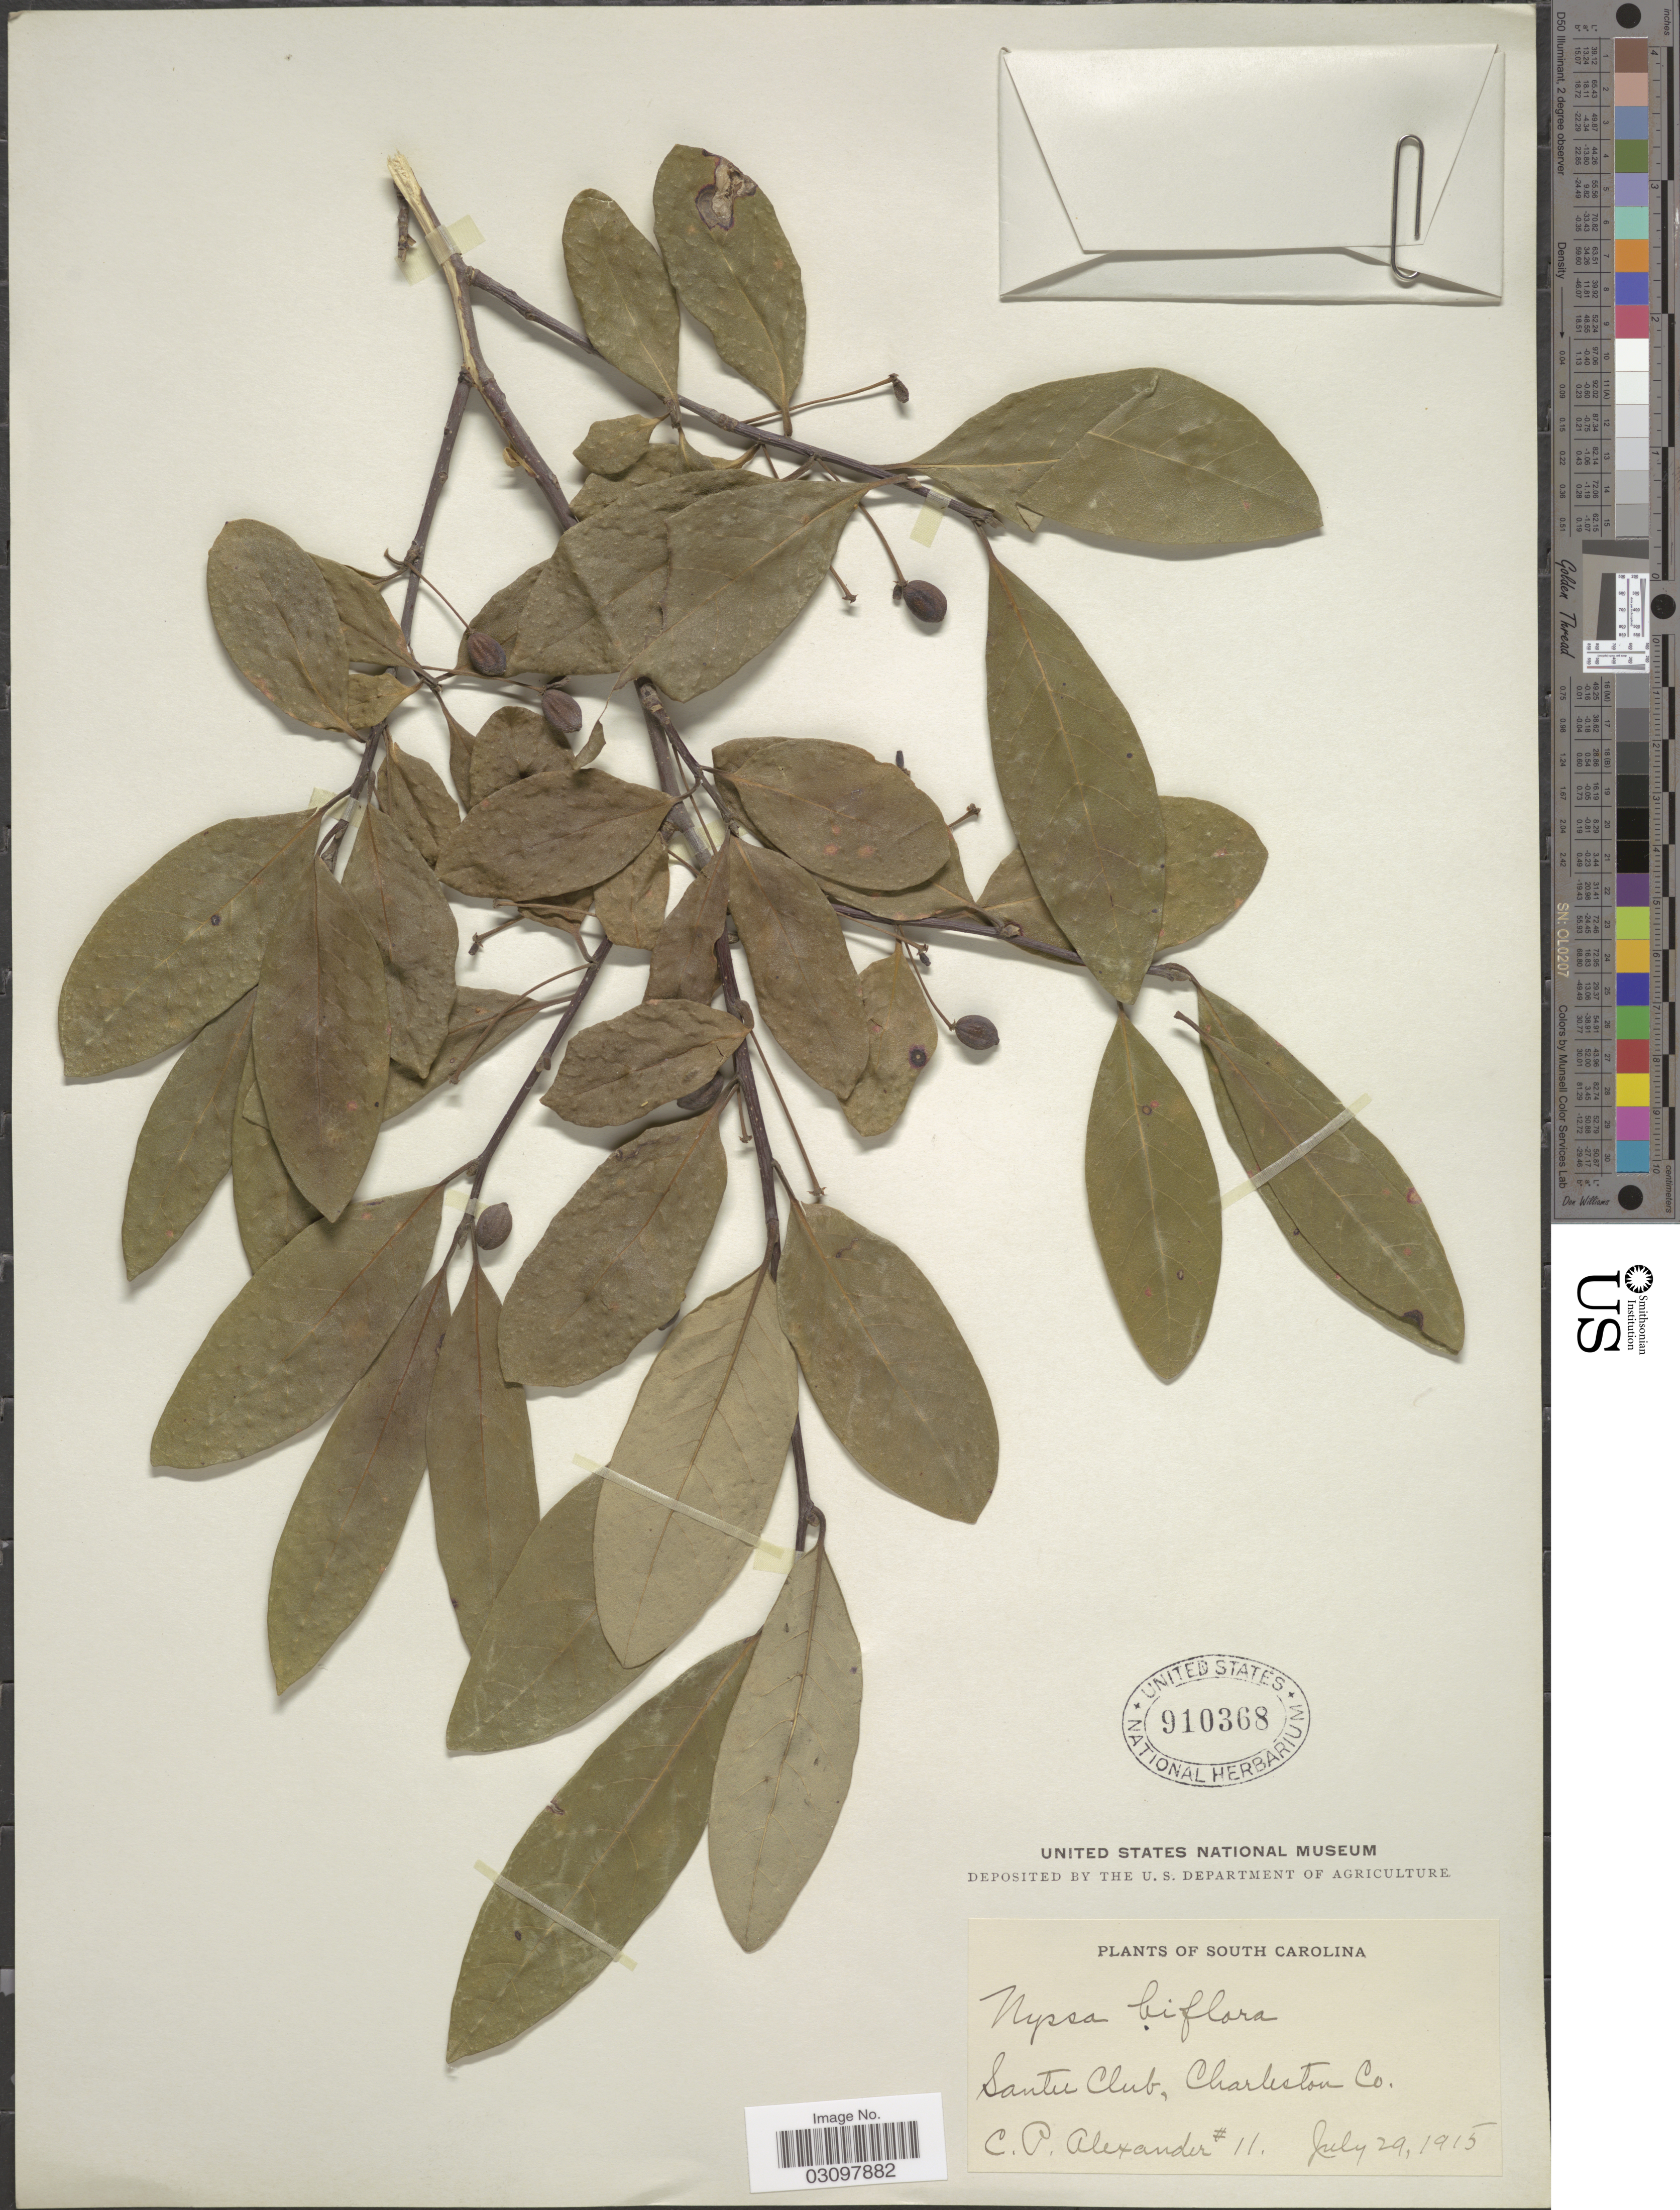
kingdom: Plantae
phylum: Tracheophyta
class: Magnoliopsida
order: Cornales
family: Nyssaceae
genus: Nyssa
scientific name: Nyssa biflora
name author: Walter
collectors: C. P. Alexander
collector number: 11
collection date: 1915-07-29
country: United States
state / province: South Carolina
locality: Santee Club, Charleston Co.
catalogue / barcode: US 910368